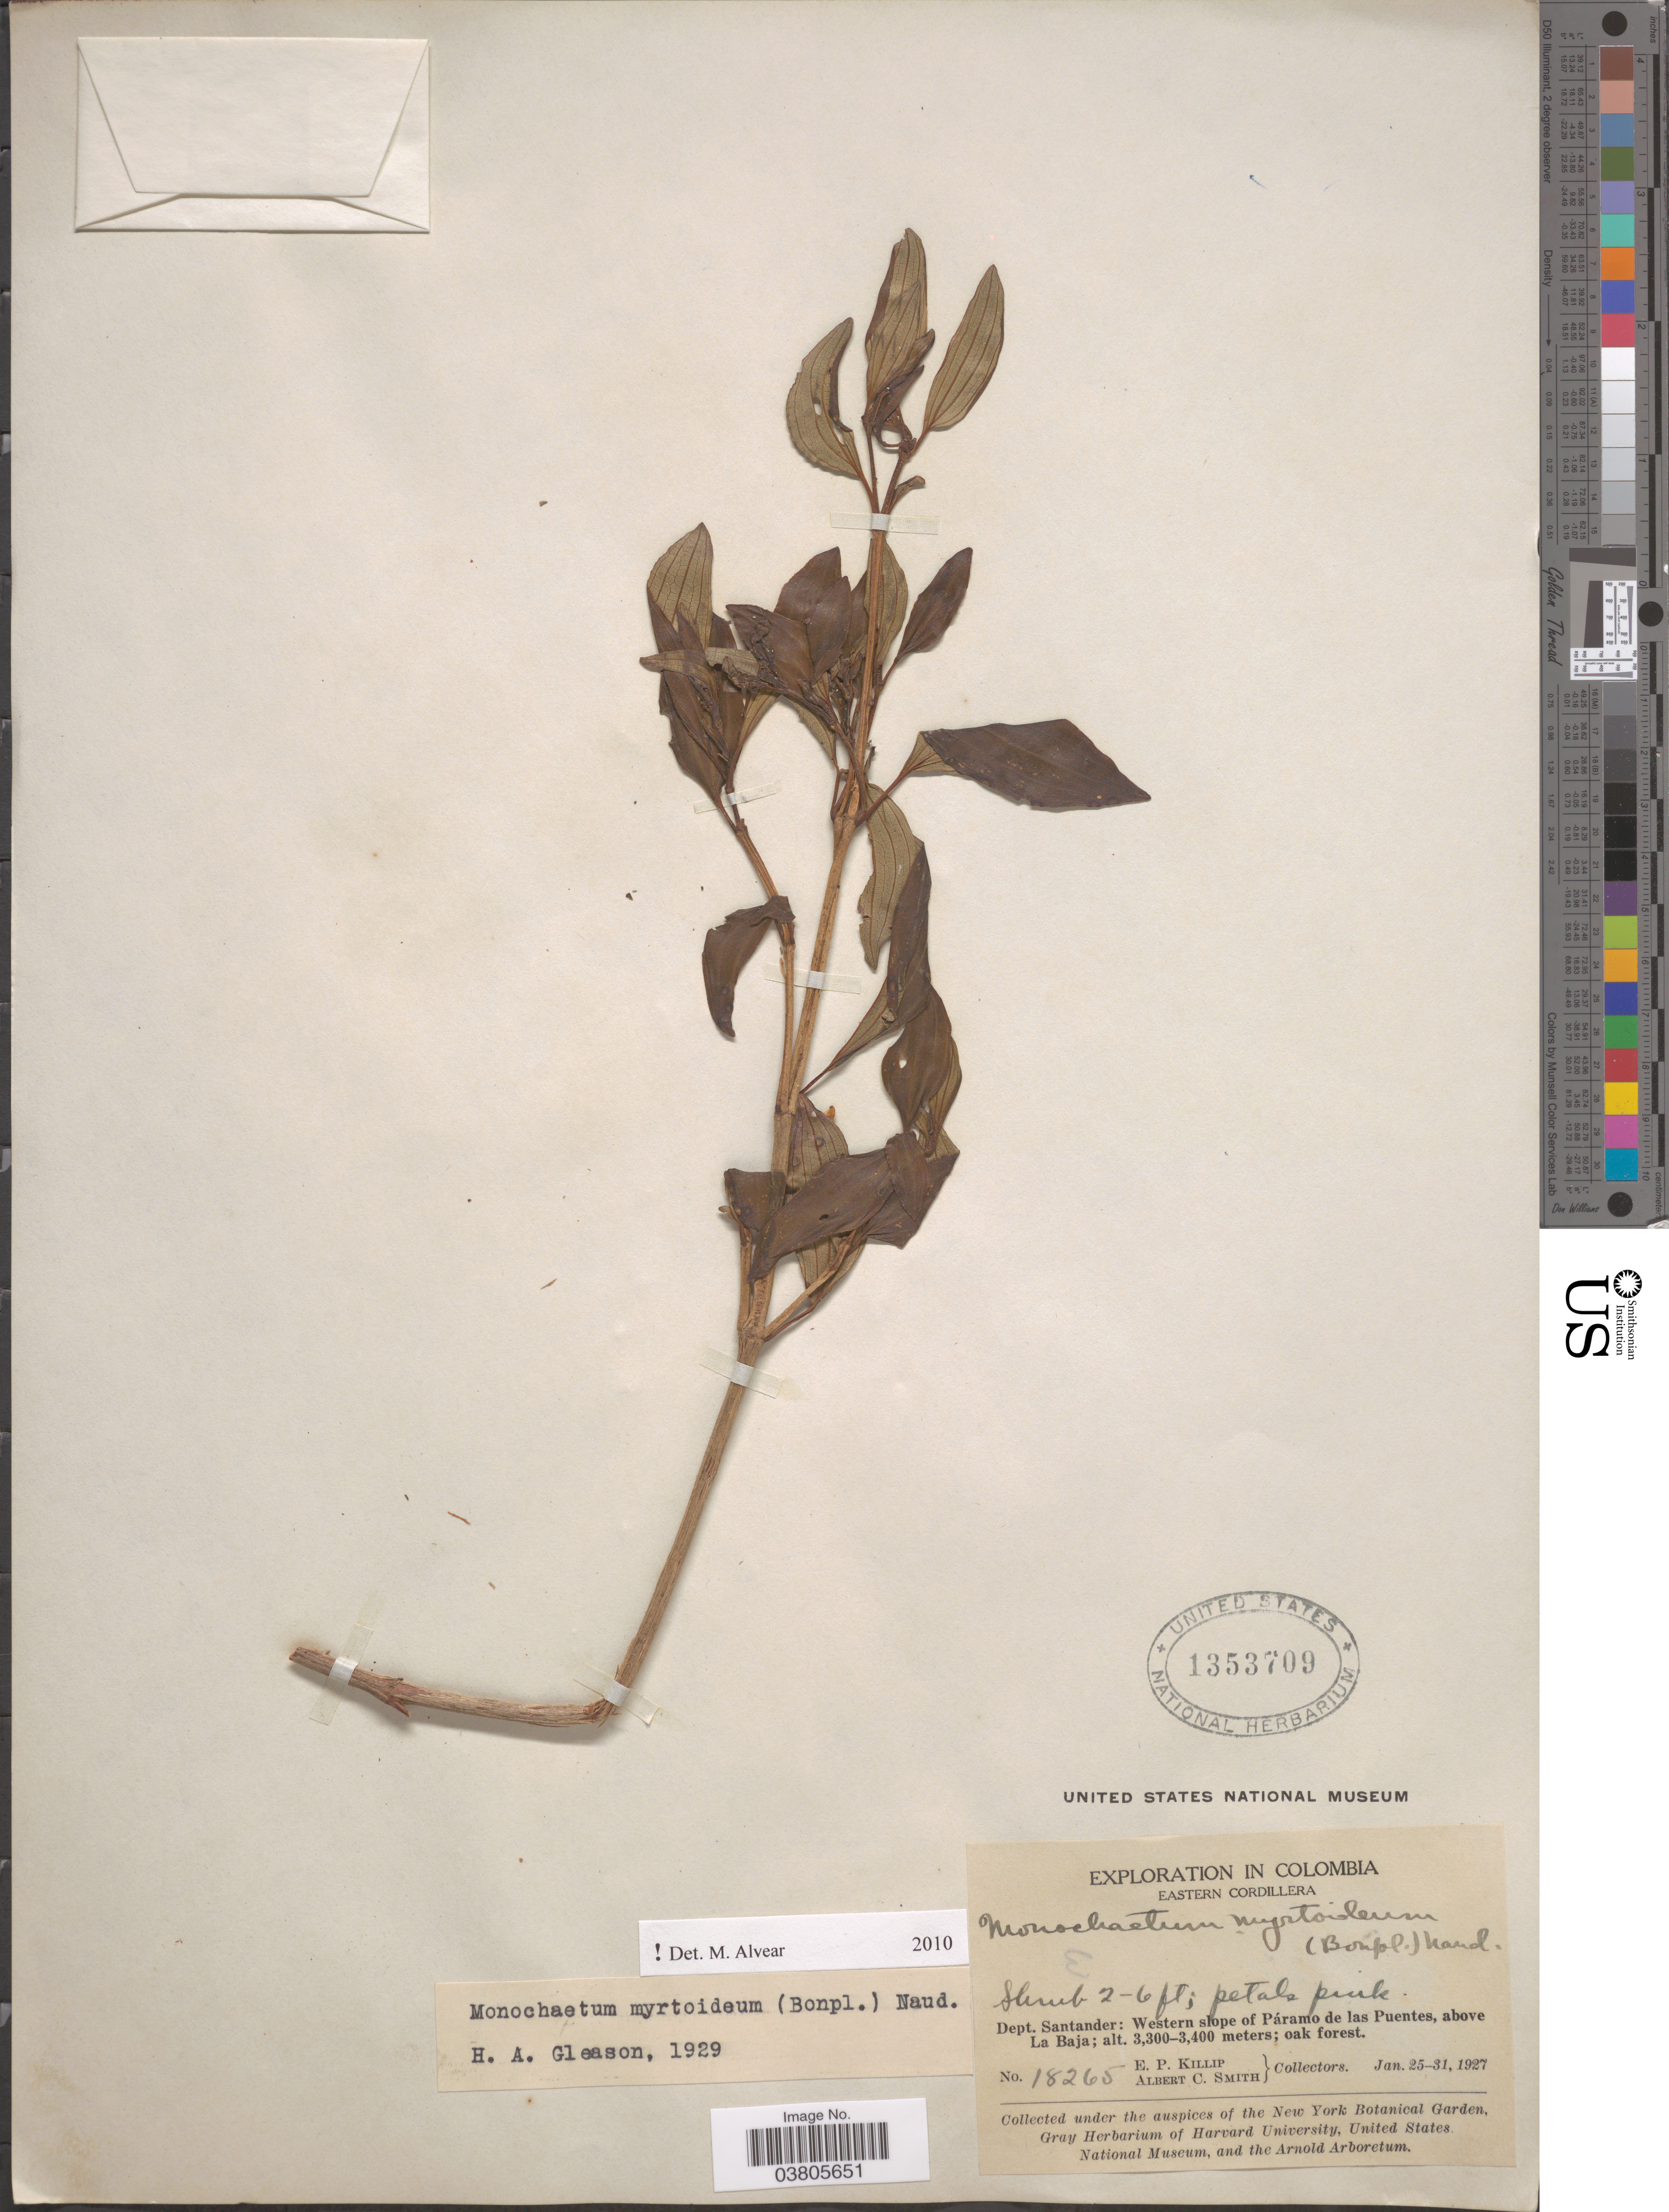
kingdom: Plantae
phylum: Tracheophyta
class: Magnoliopsida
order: Myrtales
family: Melastomataceae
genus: Monochaetum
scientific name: Monochaetum myrtoideum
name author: Naudin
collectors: E. P. Killip & A. C. Smith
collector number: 18265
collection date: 1927-01-25/1927-01-31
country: Colombia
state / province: Santander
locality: Eastern Cordillera. Dept. Santander: Western slope of Páramo de las Puentes, above La Baja.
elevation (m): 3300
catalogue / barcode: US 1353709